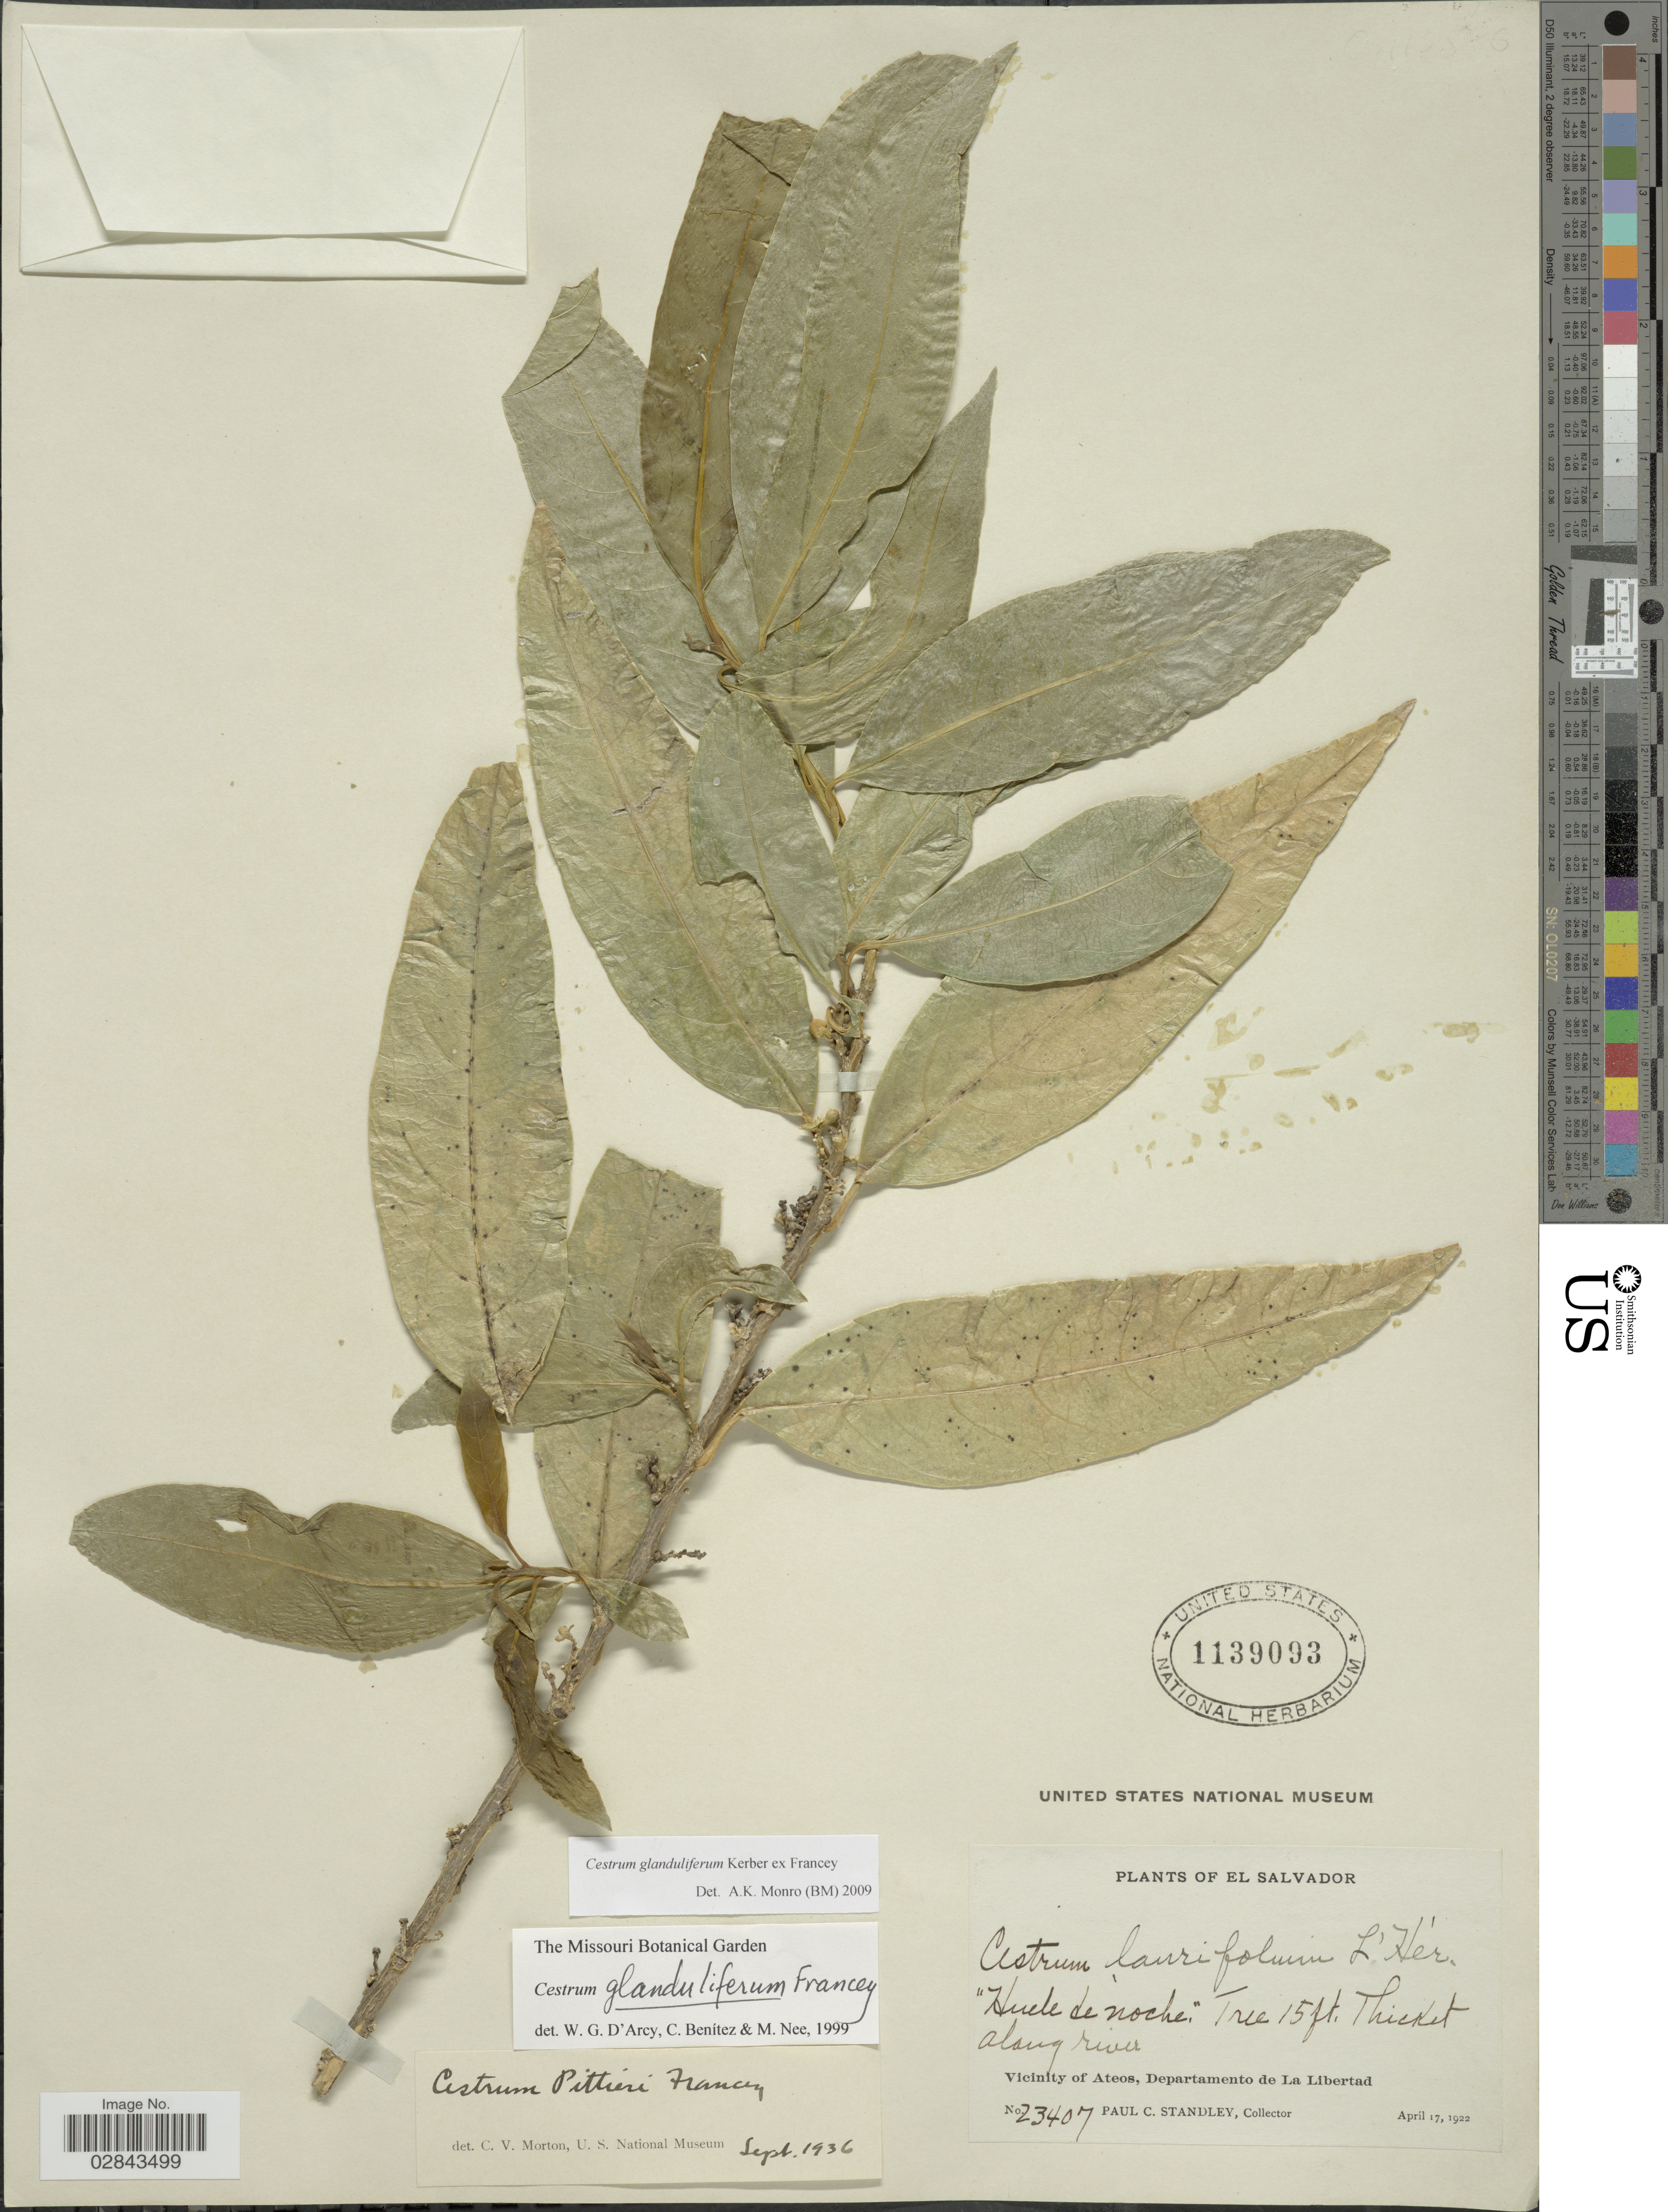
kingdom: Plantae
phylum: Tracheophyta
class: Magnoliopsida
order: Solanales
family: Solanaceae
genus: Cestrum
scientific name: Cestrum glanduliferum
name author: Kerber ex Francey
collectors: P. C. Standley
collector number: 23407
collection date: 1922-04-17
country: El Salvador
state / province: La Libertad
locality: Vicinity of Ateos, Departamento de La Libertad.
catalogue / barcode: US 1139093